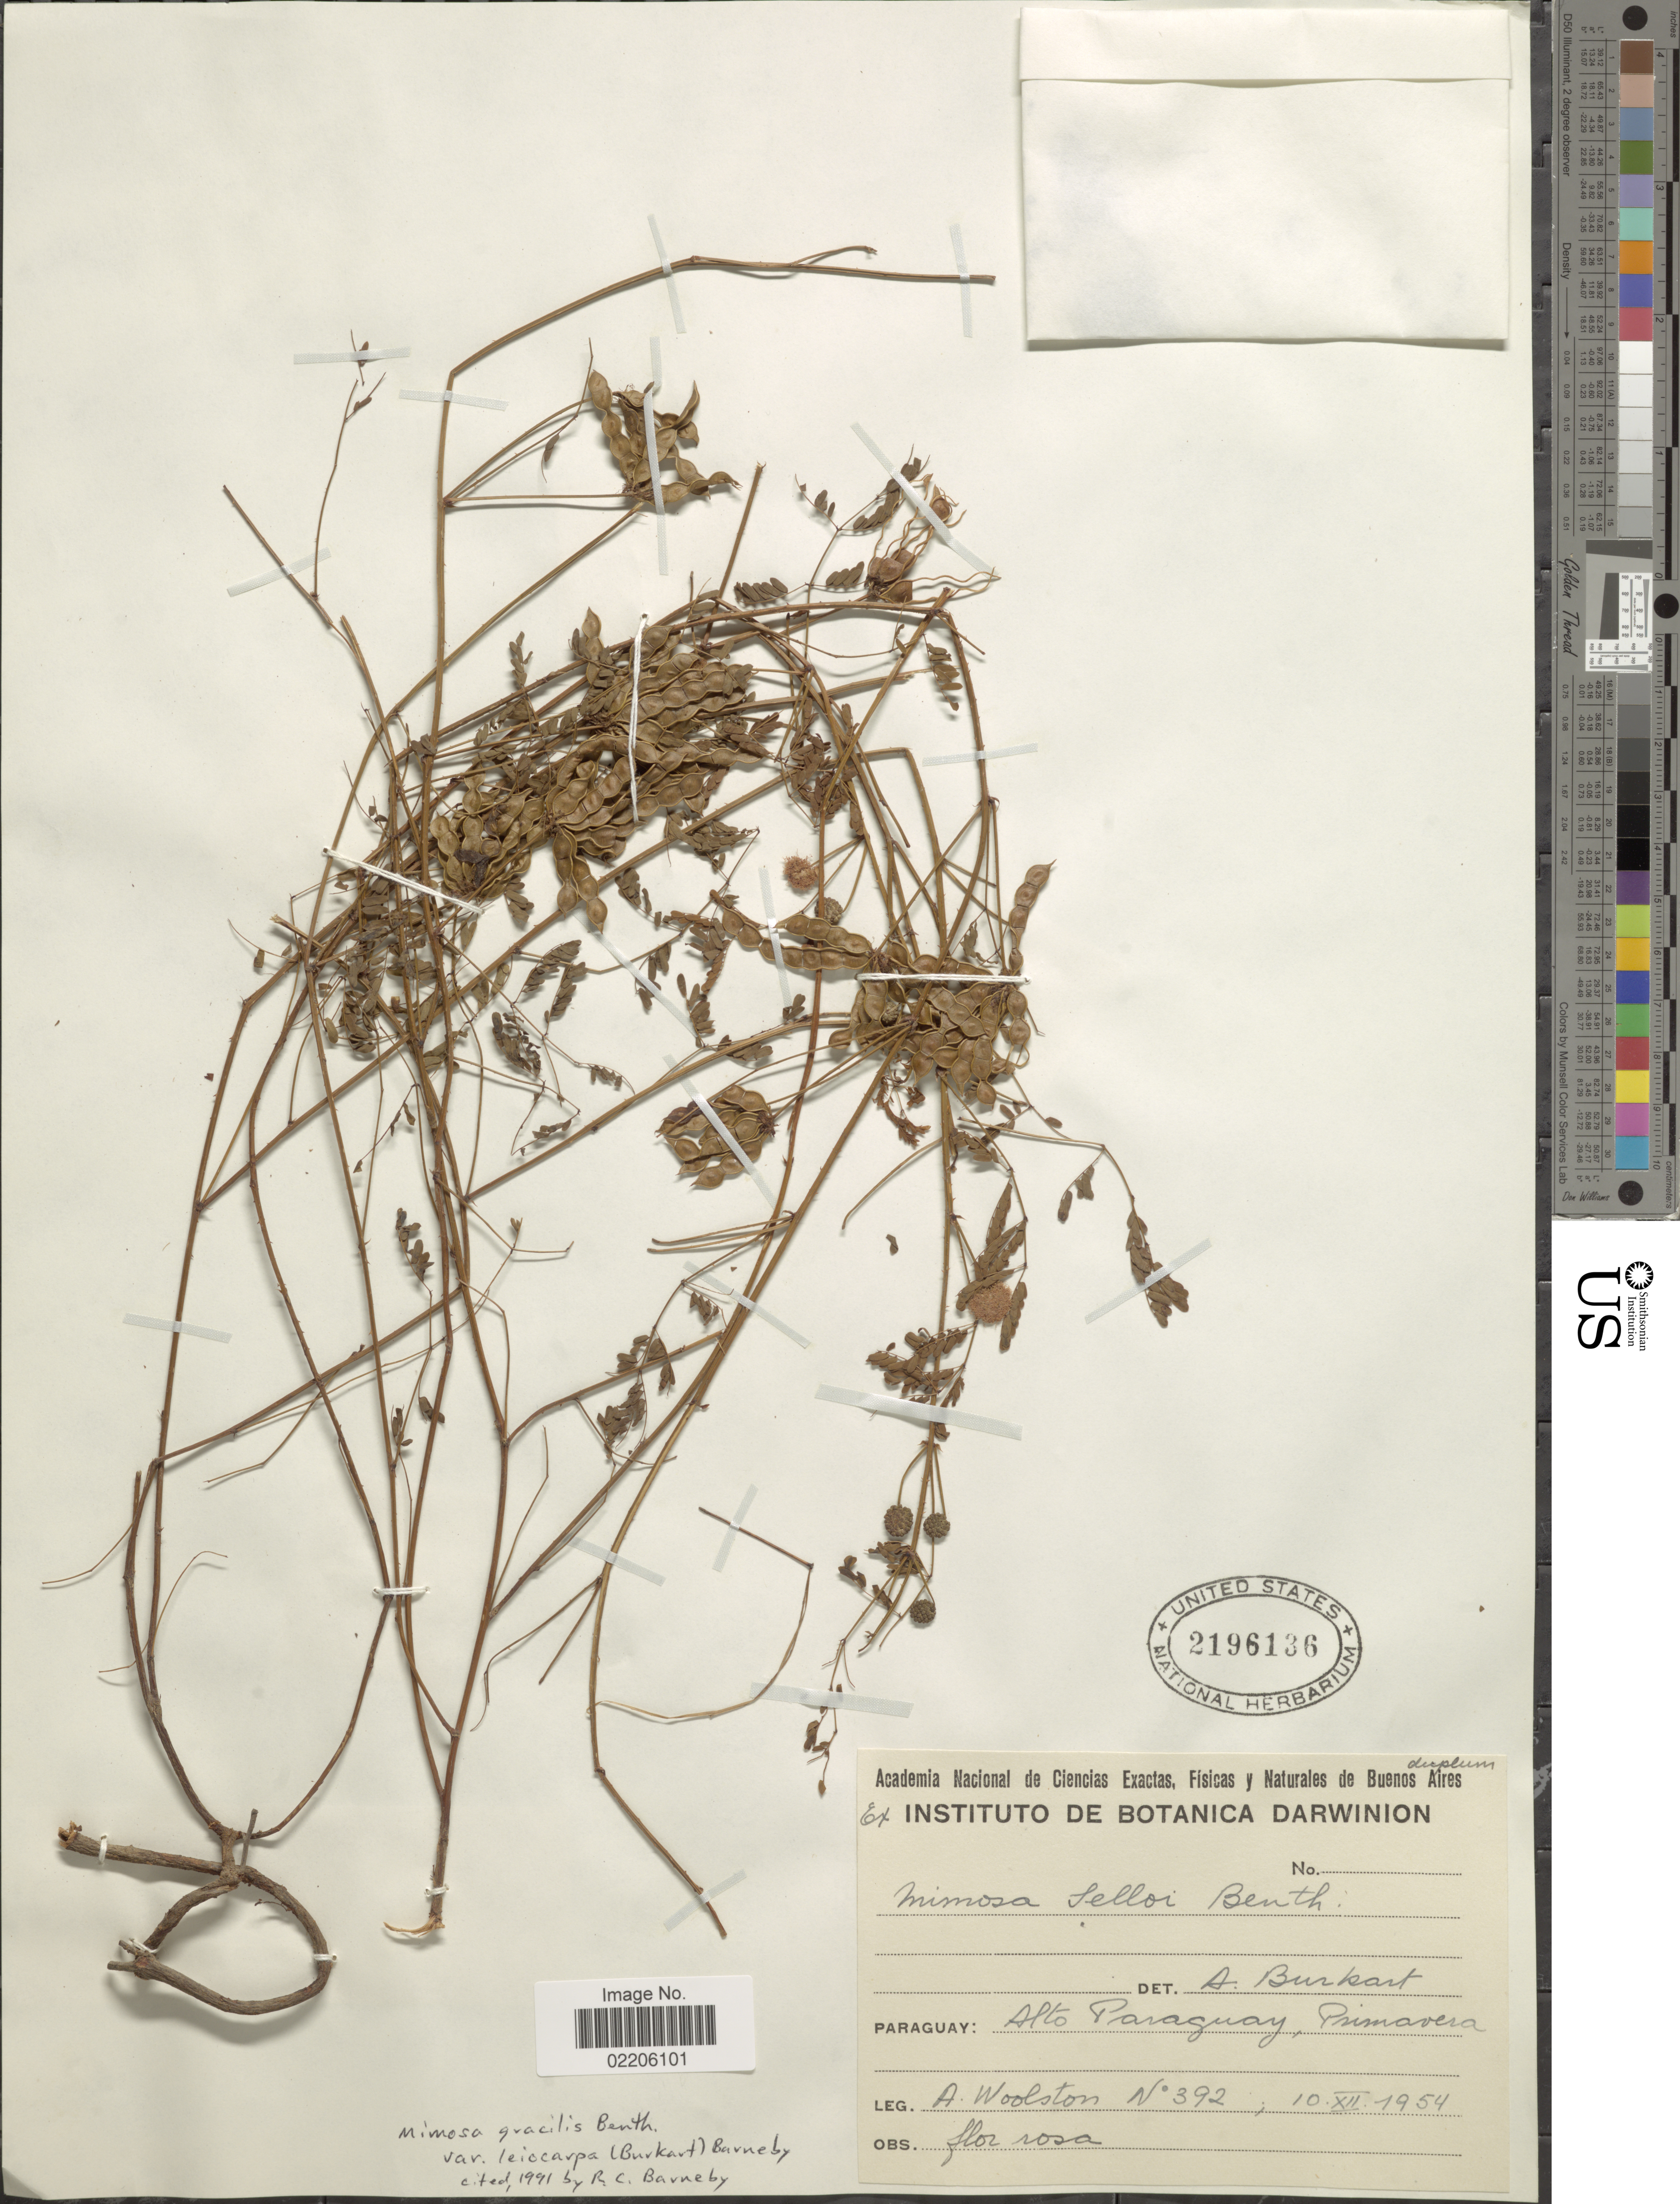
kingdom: Plantae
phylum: Tracheophyta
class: Magnoliopsida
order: Fabales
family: Fabaceae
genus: Mimosa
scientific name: Mimosa gracilis var. leiocarpa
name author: (Burkart) Barneby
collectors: A. Woolston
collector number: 392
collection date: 1954-12-10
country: Paraguay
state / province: Alto Paraguay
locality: Primavera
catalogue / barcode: US 2196136